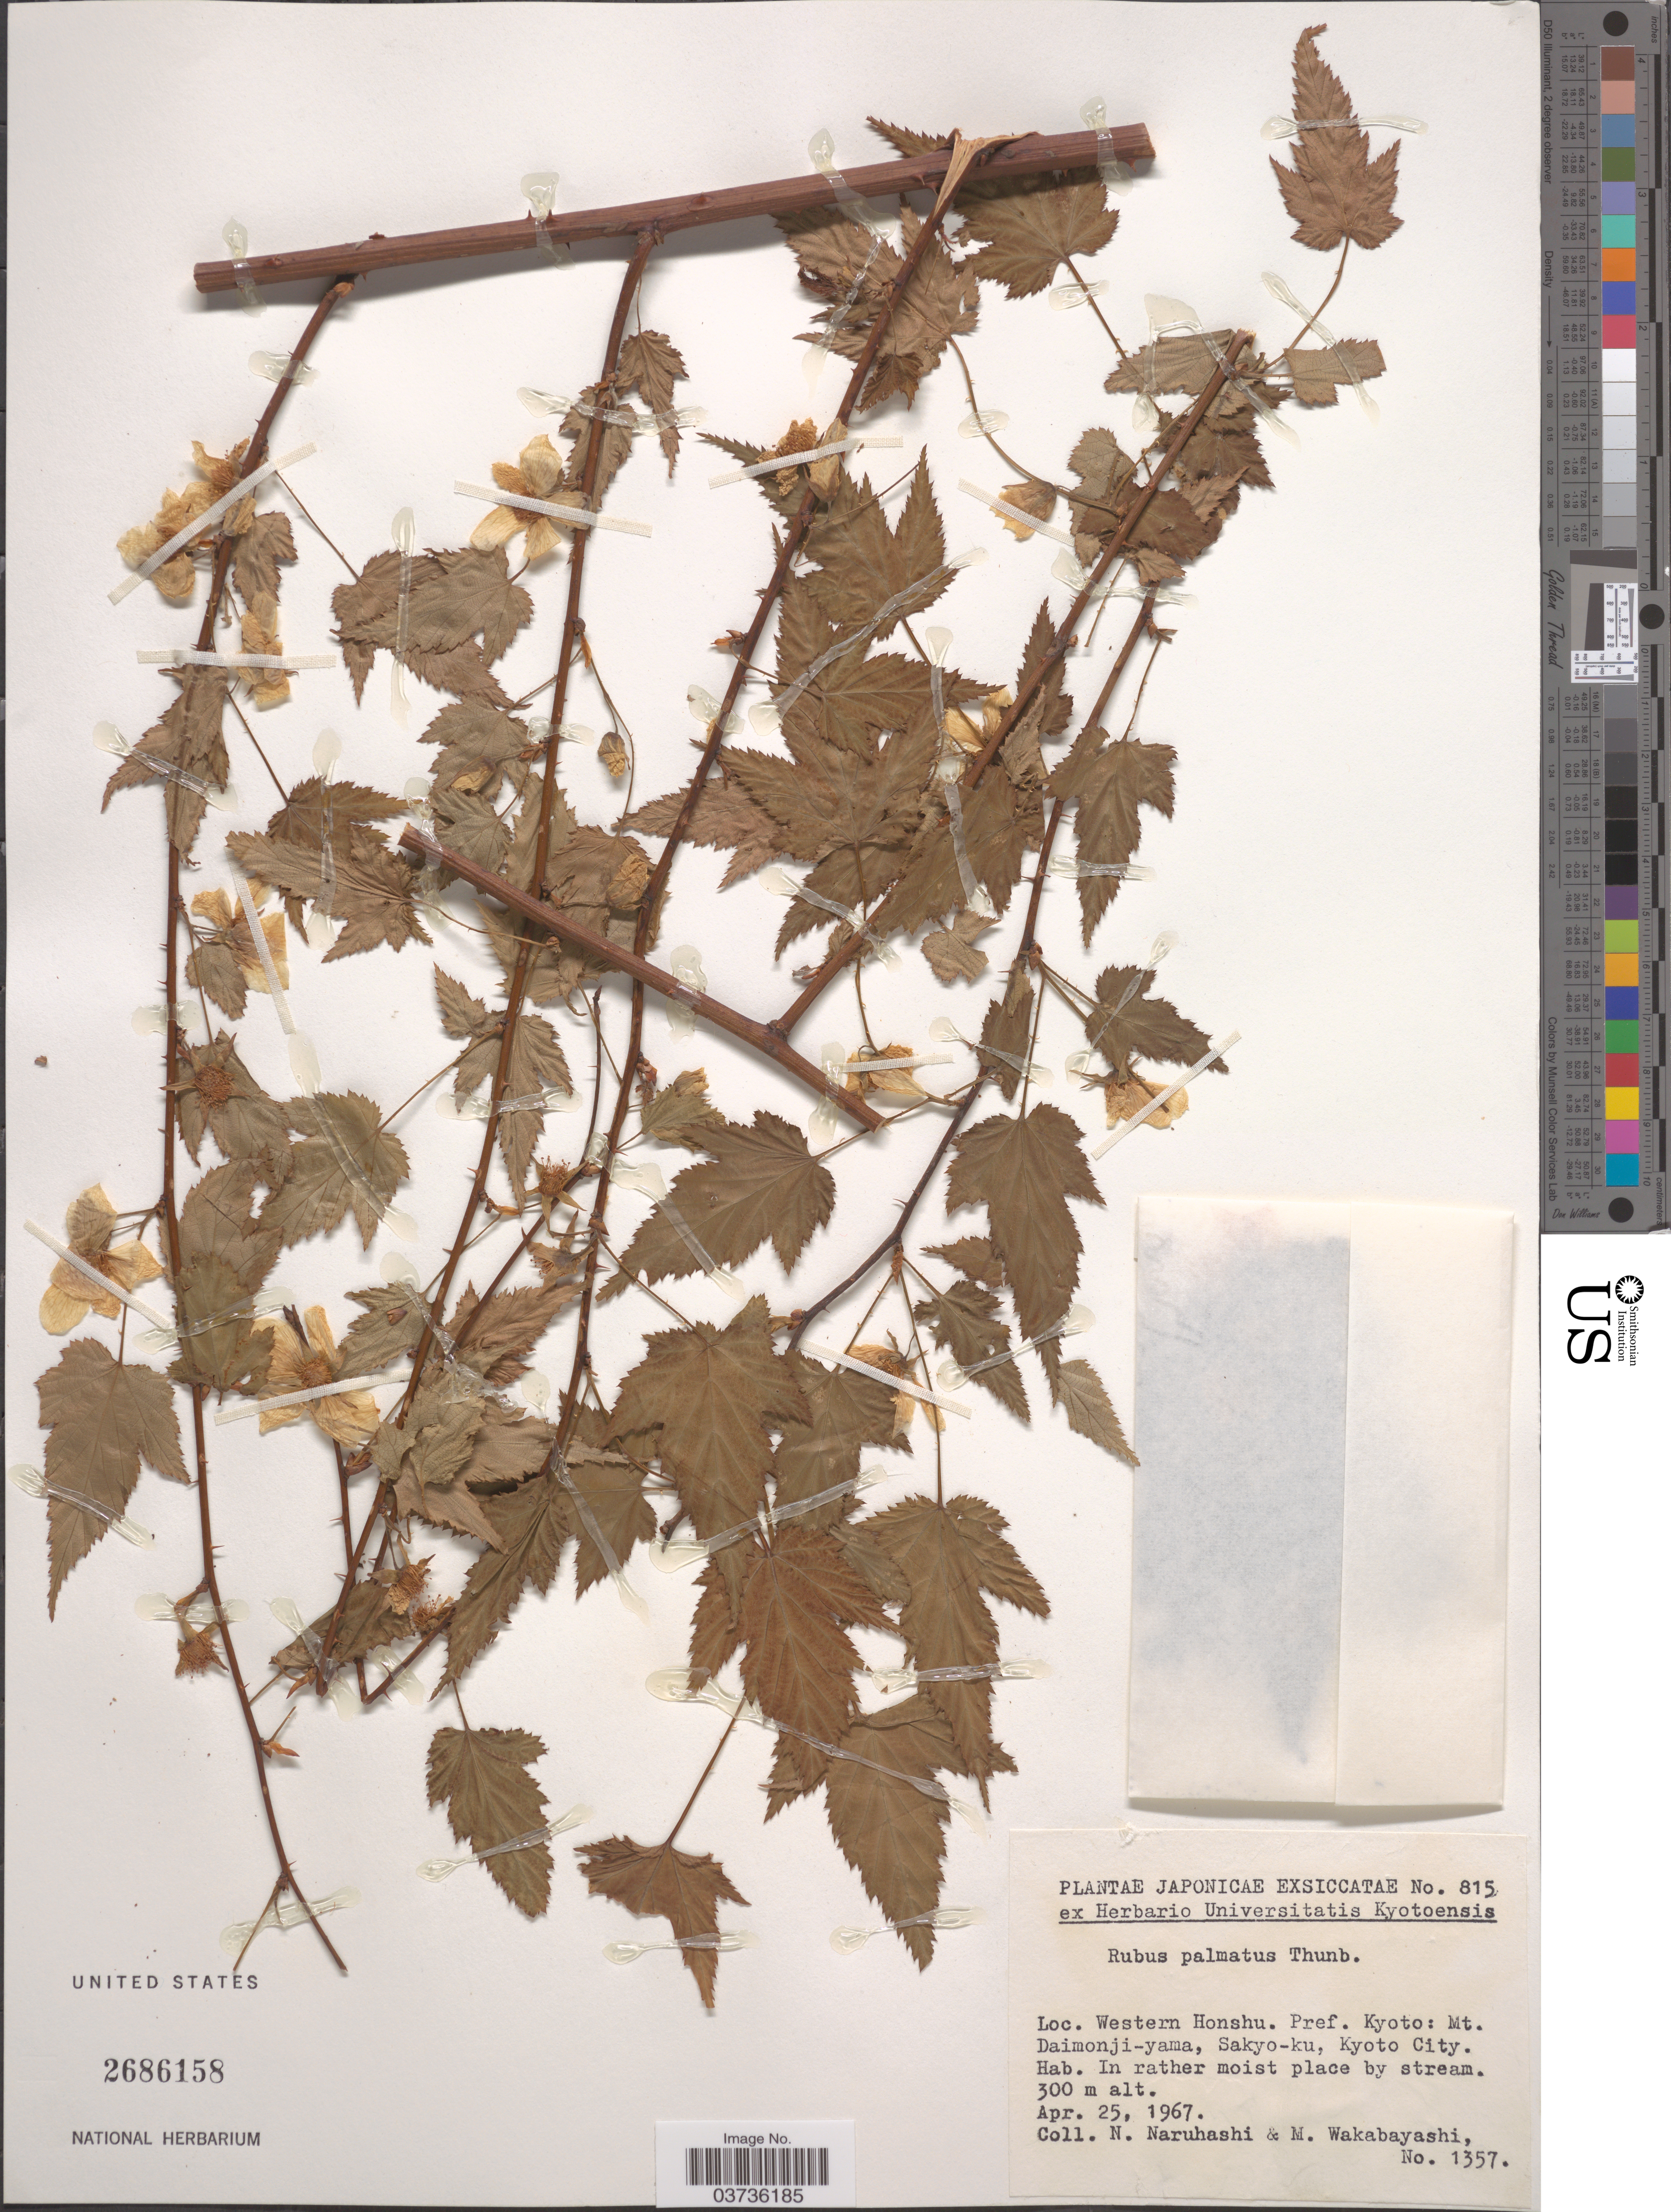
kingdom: Plantae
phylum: Tracheophyta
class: Magnoliopsida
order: Rosales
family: Rosaceae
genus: Rubus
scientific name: Rubus palmatus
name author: Thunb.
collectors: N. Naruhashi & M. Wakabayashi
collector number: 1357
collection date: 1967-04-25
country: Japan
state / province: Kyoto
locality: Western Honshu. Pref. Kyoto: Mt. Daimonji-yama, Sakyo-ku, Kyoto City.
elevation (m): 300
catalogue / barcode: US 2686158